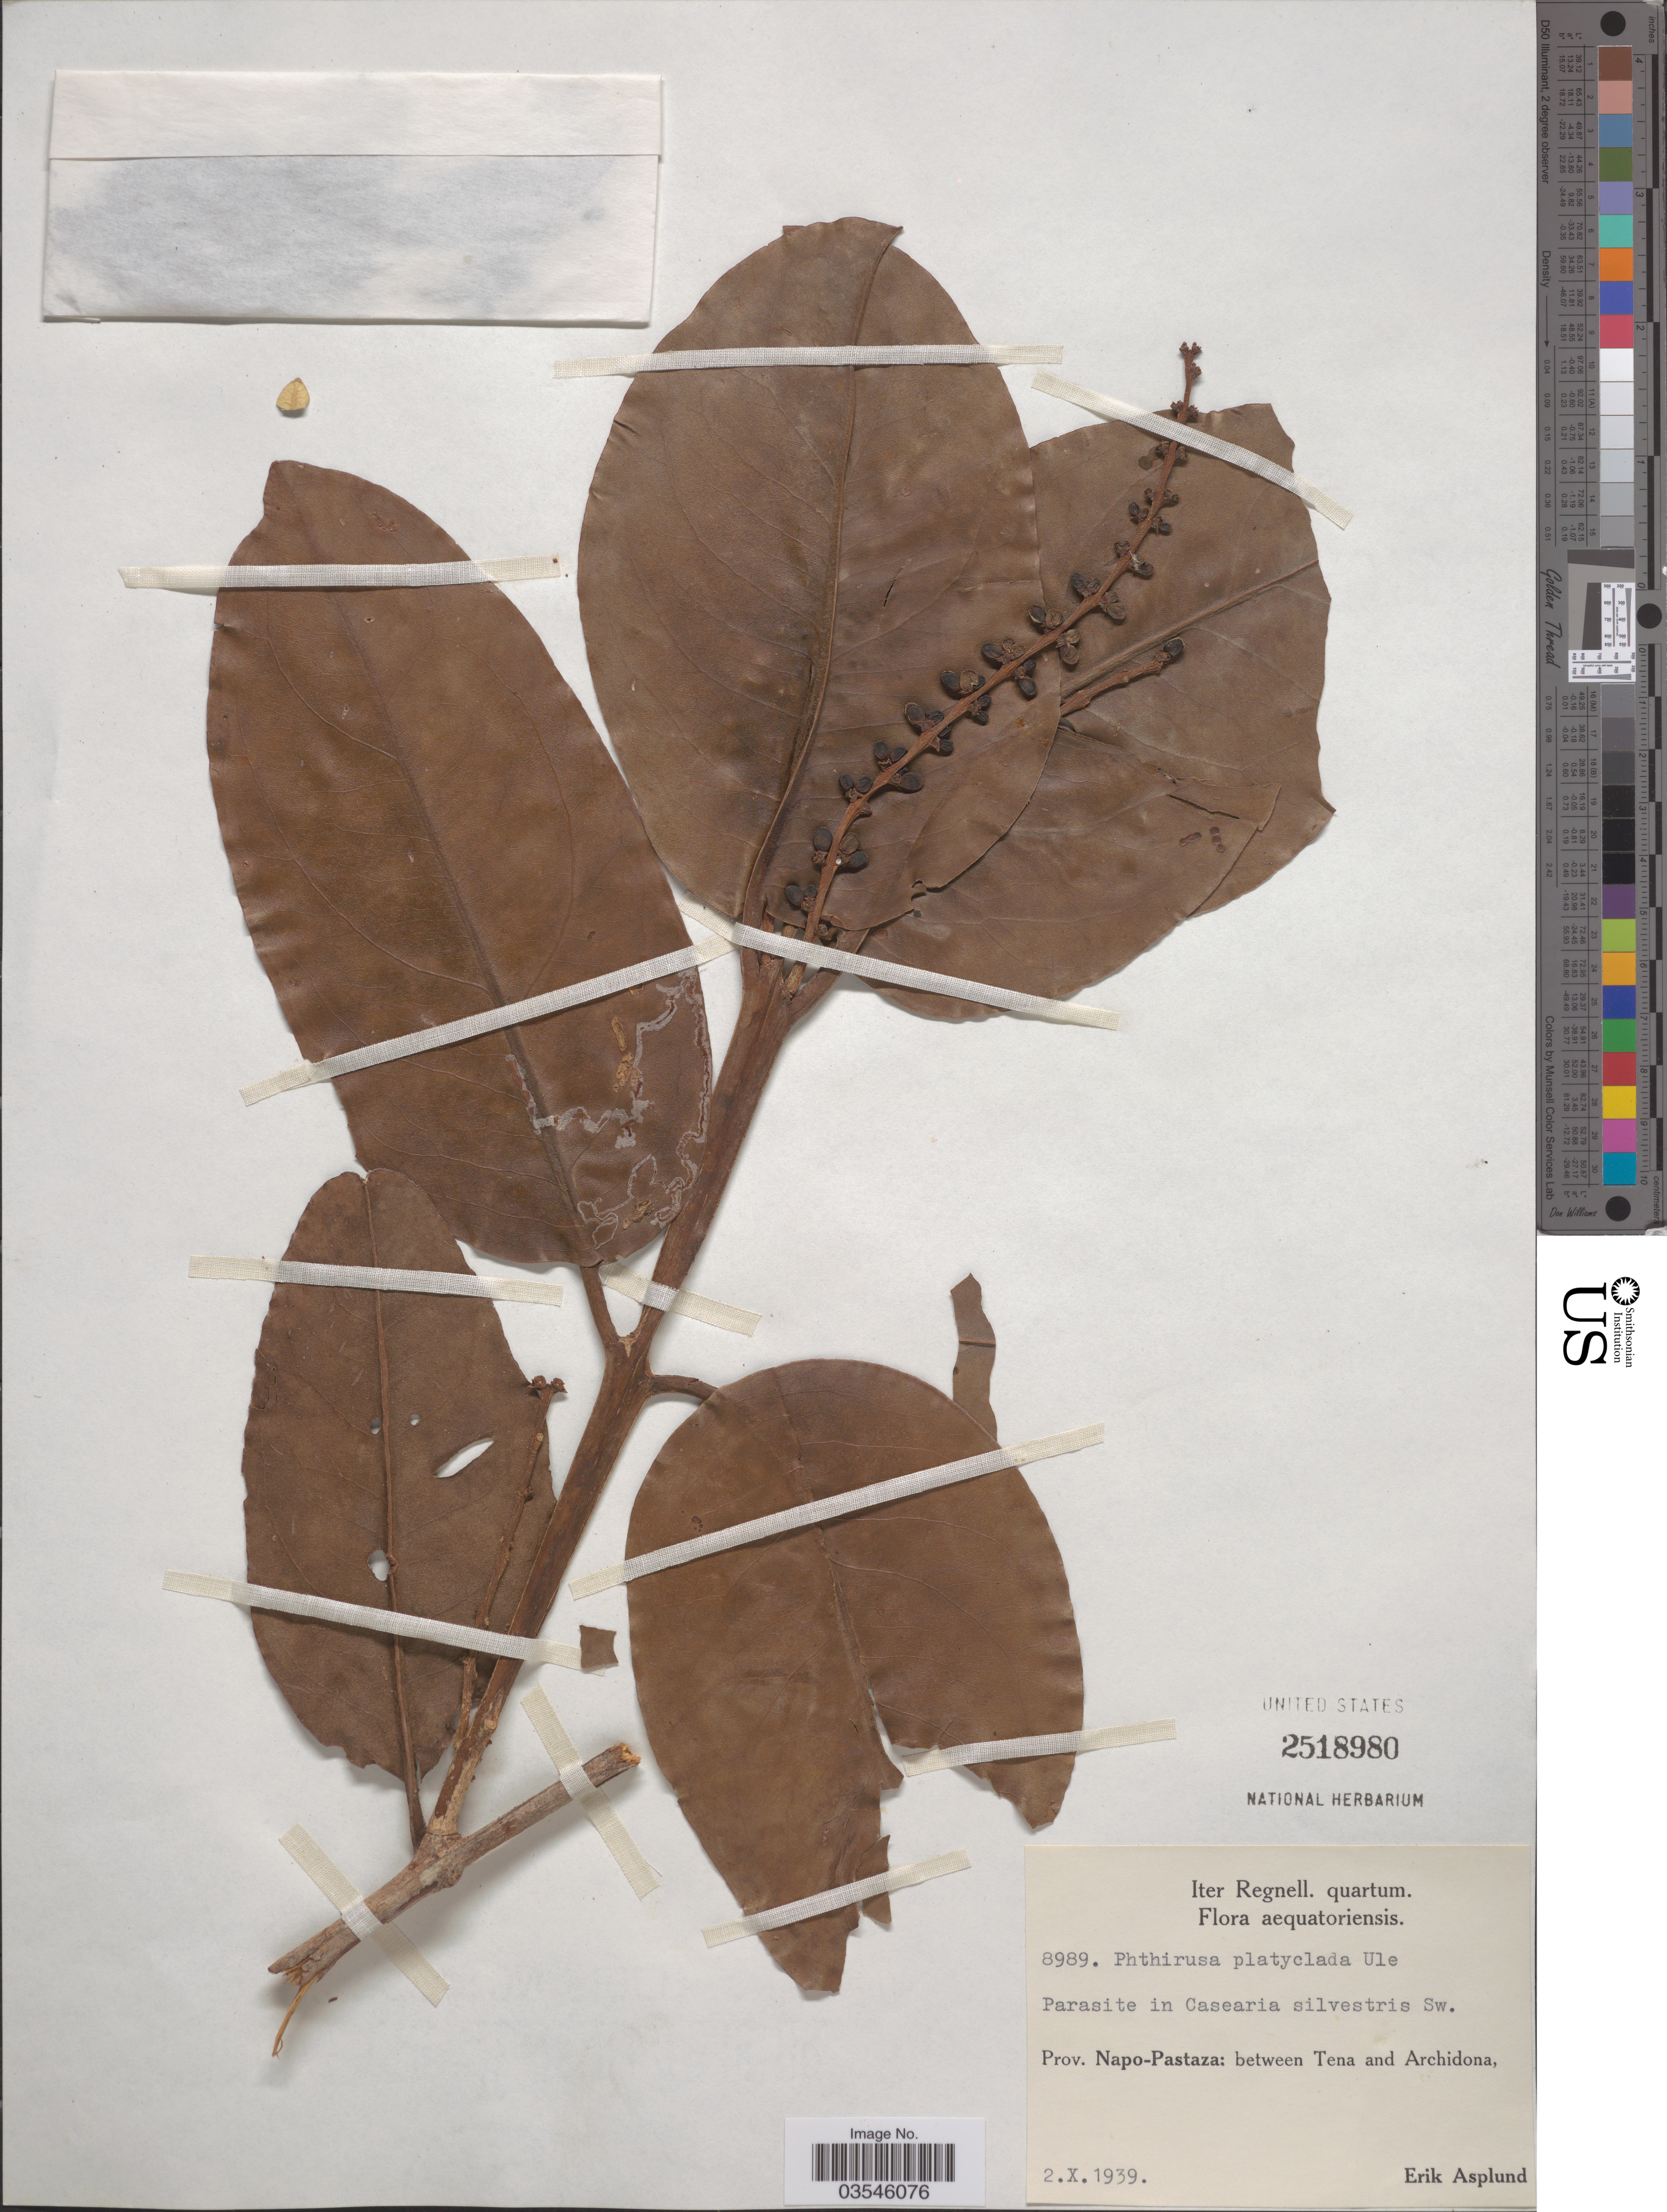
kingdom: Plantae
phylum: Tracheophyta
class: Magnoliopsida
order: Santalales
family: Loranthaceae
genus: Phthirusa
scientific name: Phthirusa platyclada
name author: Ule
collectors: E. Asplund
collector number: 8989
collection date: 1939-10-02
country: Ecuador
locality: Aequatoriensis. Prov. Napo-Pastaza: between Tena and Archidona.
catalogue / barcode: US 2518980